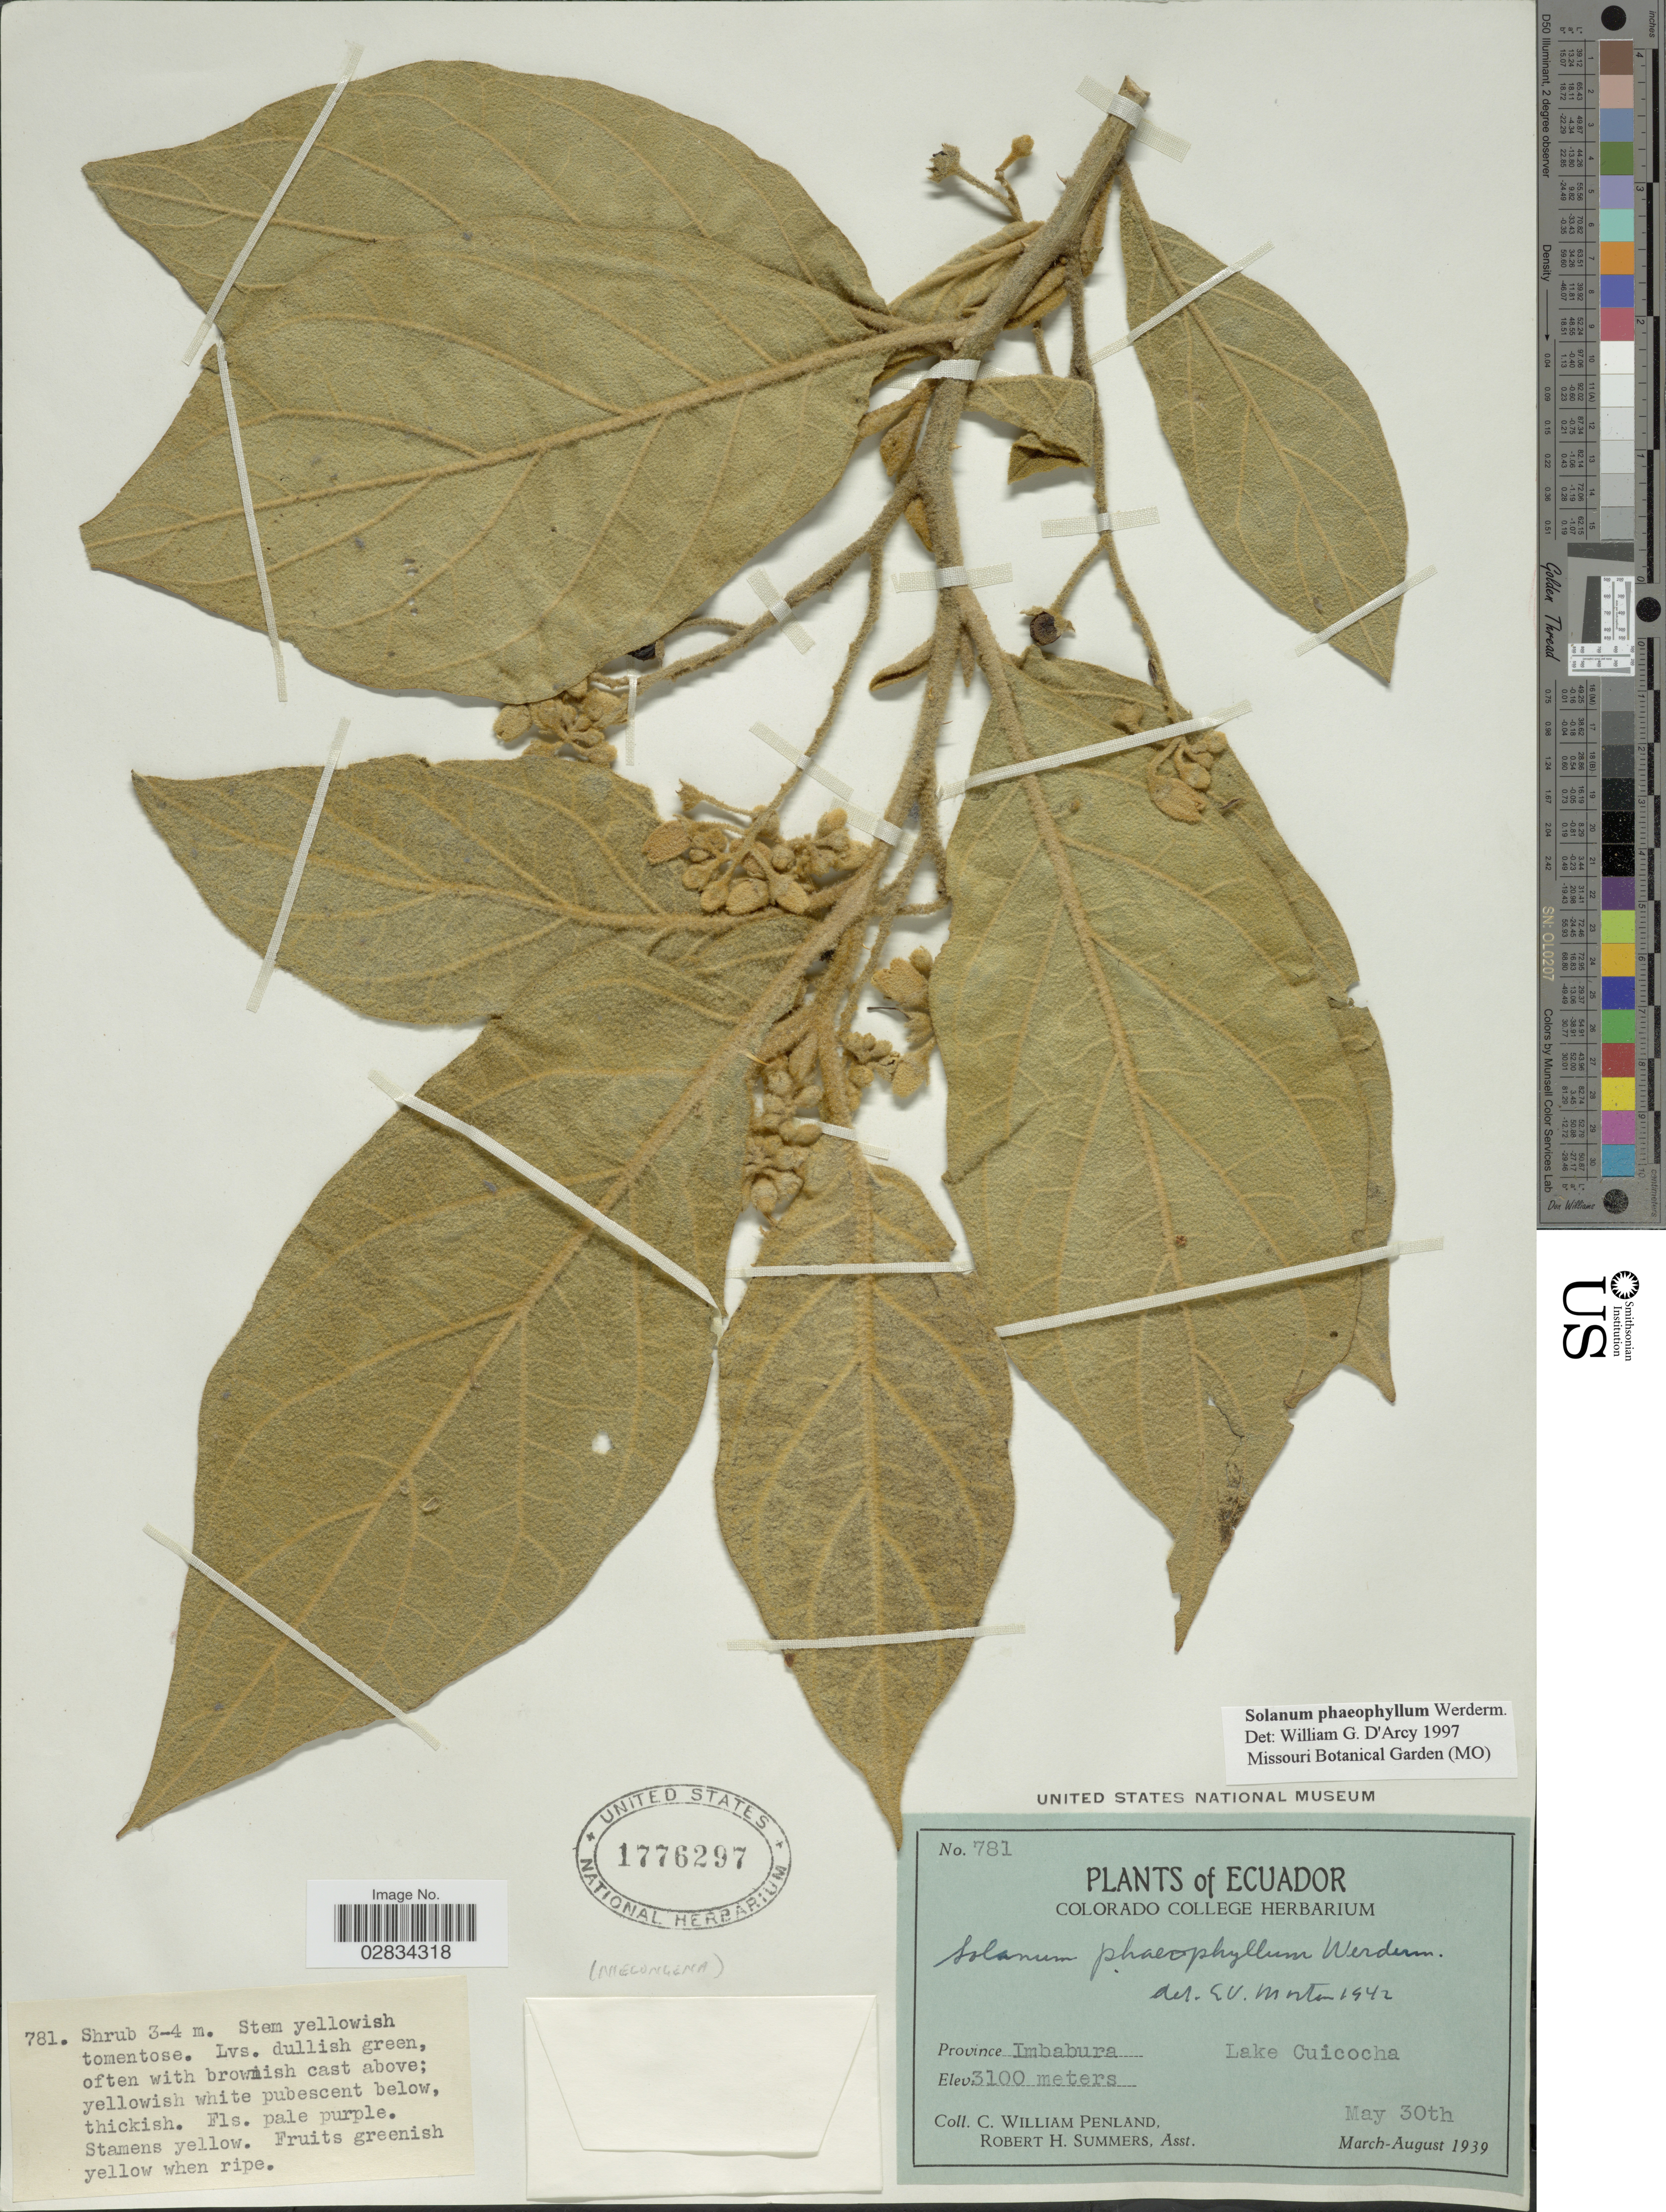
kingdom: Plantae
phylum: Tracheophyta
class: Magnoliopsida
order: Solanales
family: Solanaceae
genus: Solanum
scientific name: Solanum phaeophyllum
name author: Werderm.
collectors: C. W. Penland & R. Summers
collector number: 781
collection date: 1939-05-30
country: Ecuador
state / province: Imbabura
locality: Province Imbabura. Lake Cuicocha.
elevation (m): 3100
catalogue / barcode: US 1776297